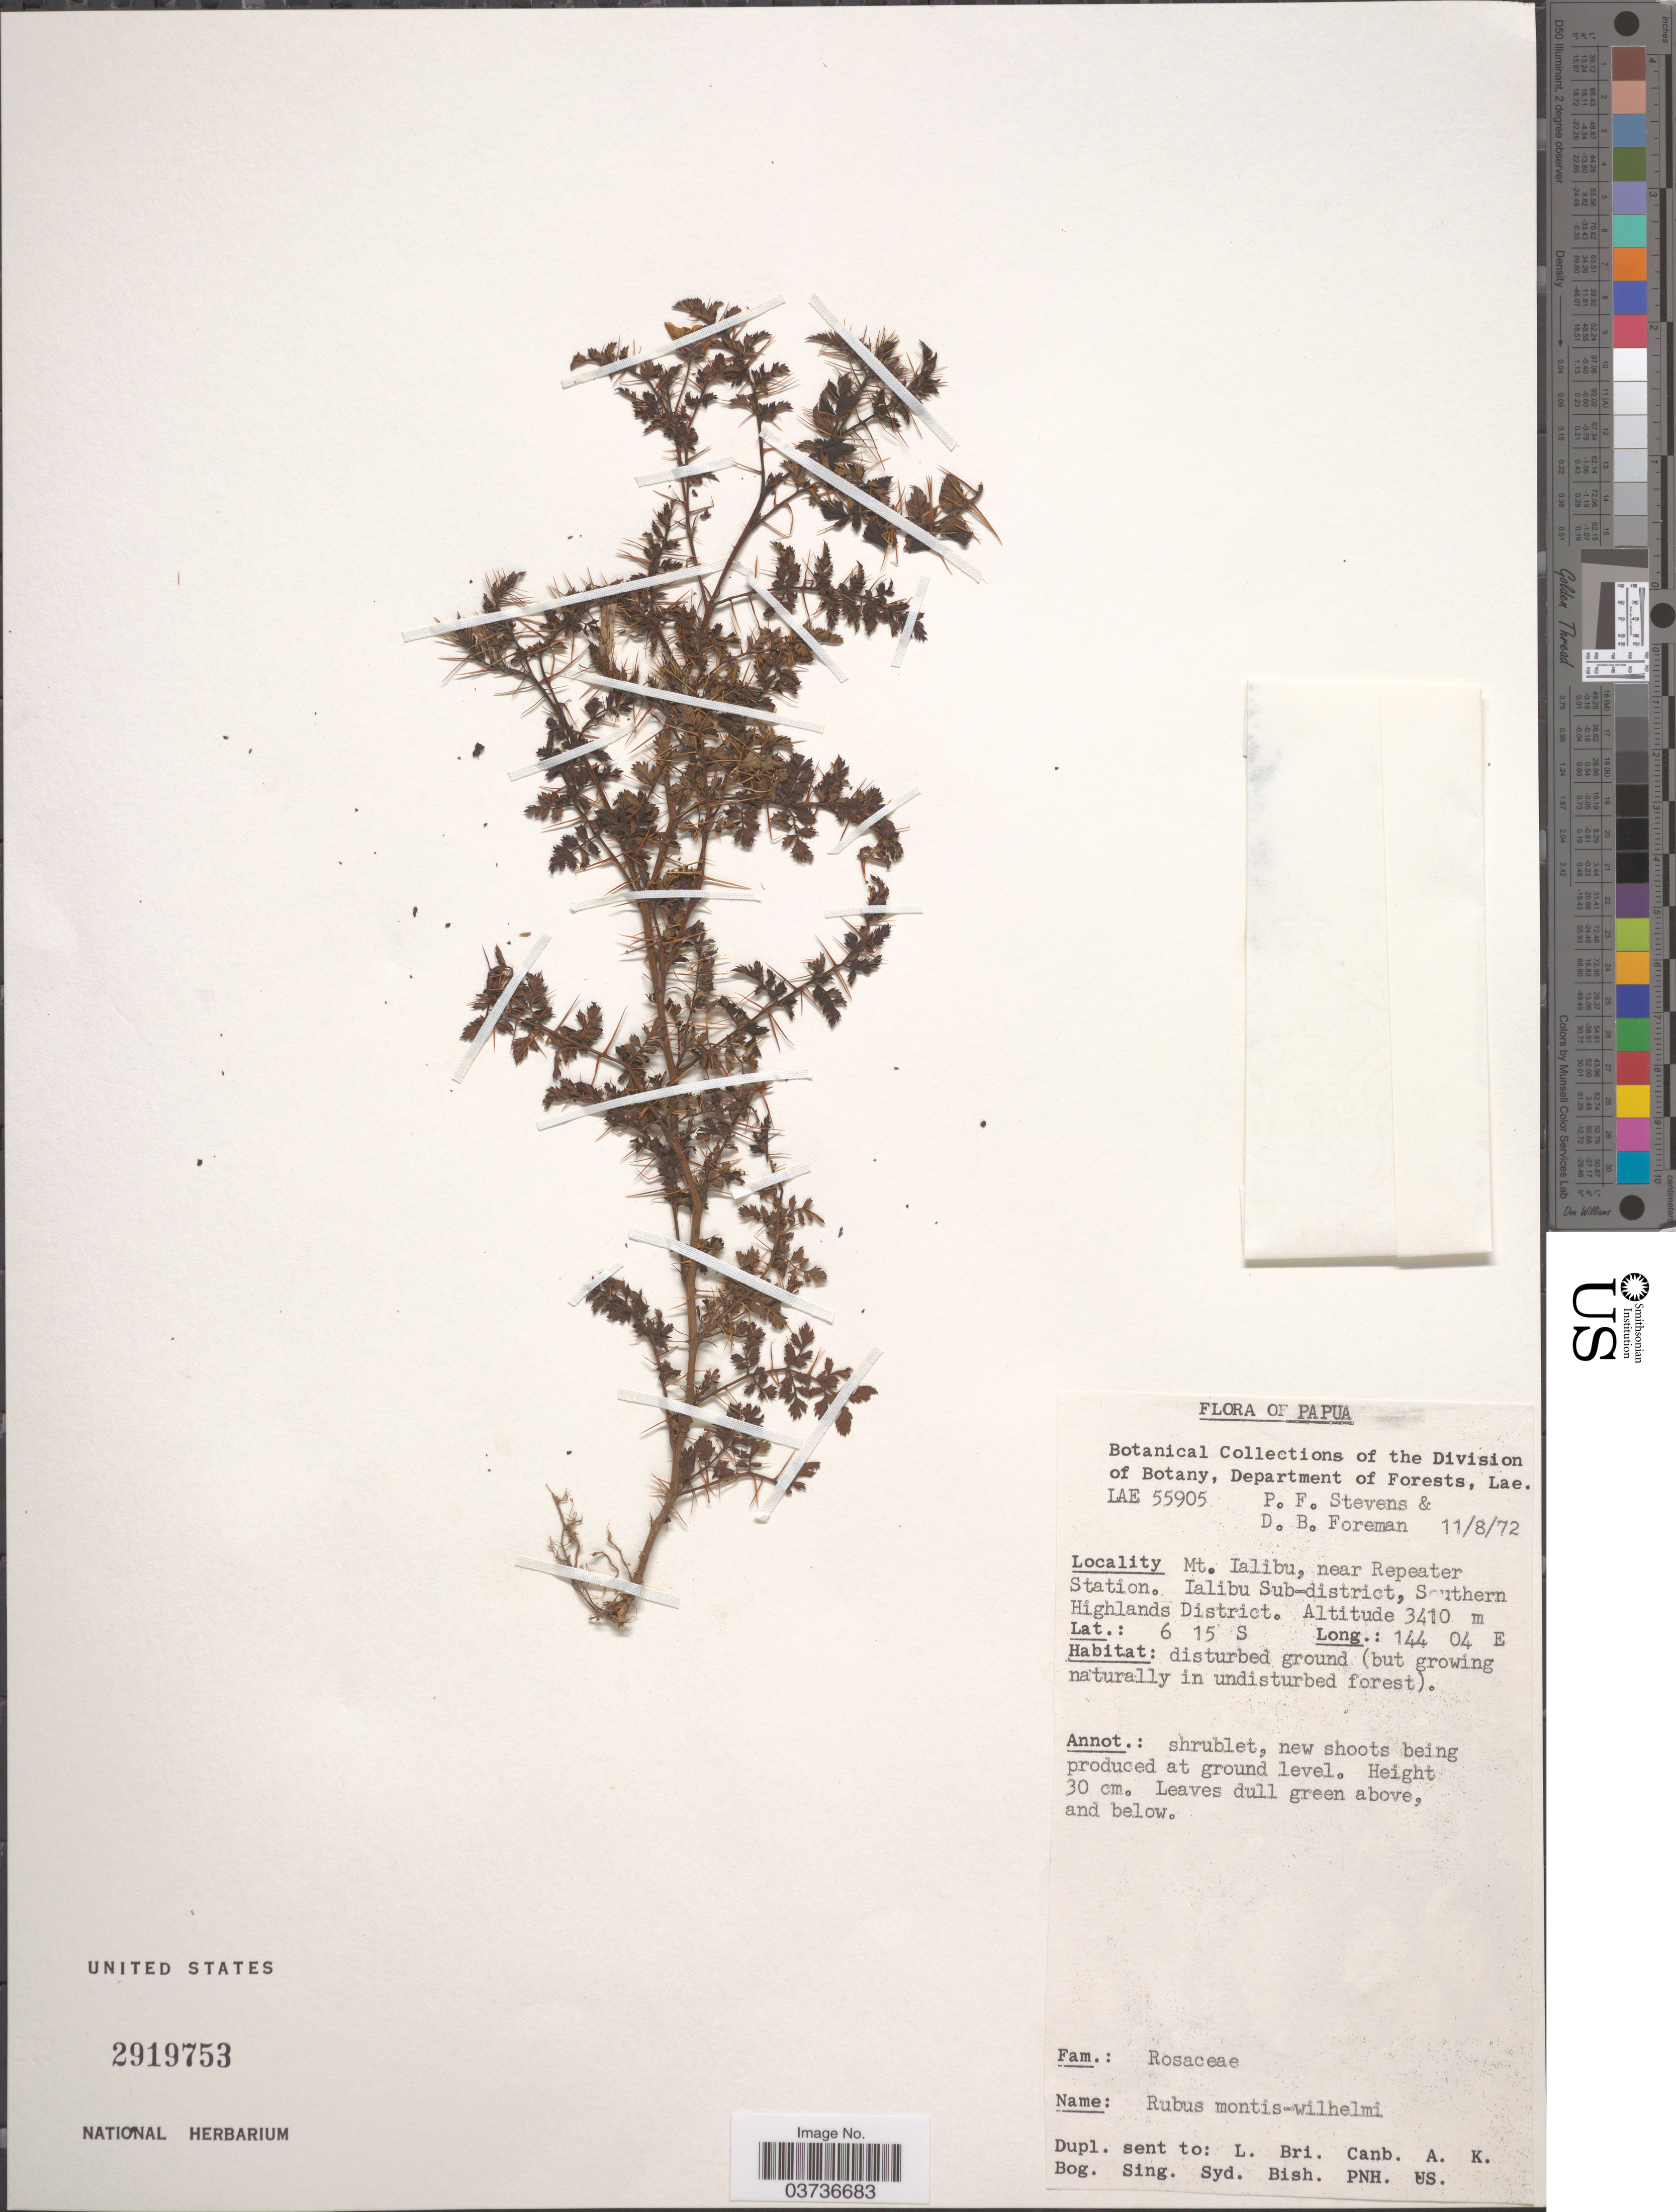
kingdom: Plantae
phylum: Tracheophyta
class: Magnoliopsida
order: Rosales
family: Rosaceae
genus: Rubus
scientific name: Rubus montis-wilhelmii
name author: P. Royen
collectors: P. F. Stevens & D. Foreman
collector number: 55905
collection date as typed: Transcribed d/m/y: 11/8/72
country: Papua New Guinea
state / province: Southern Highlands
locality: Papua. Mt. Ialibu, near Repeater Station. Ialibu Sub-district, Southern Highlands District.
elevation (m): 3410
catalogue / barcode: US 2919753